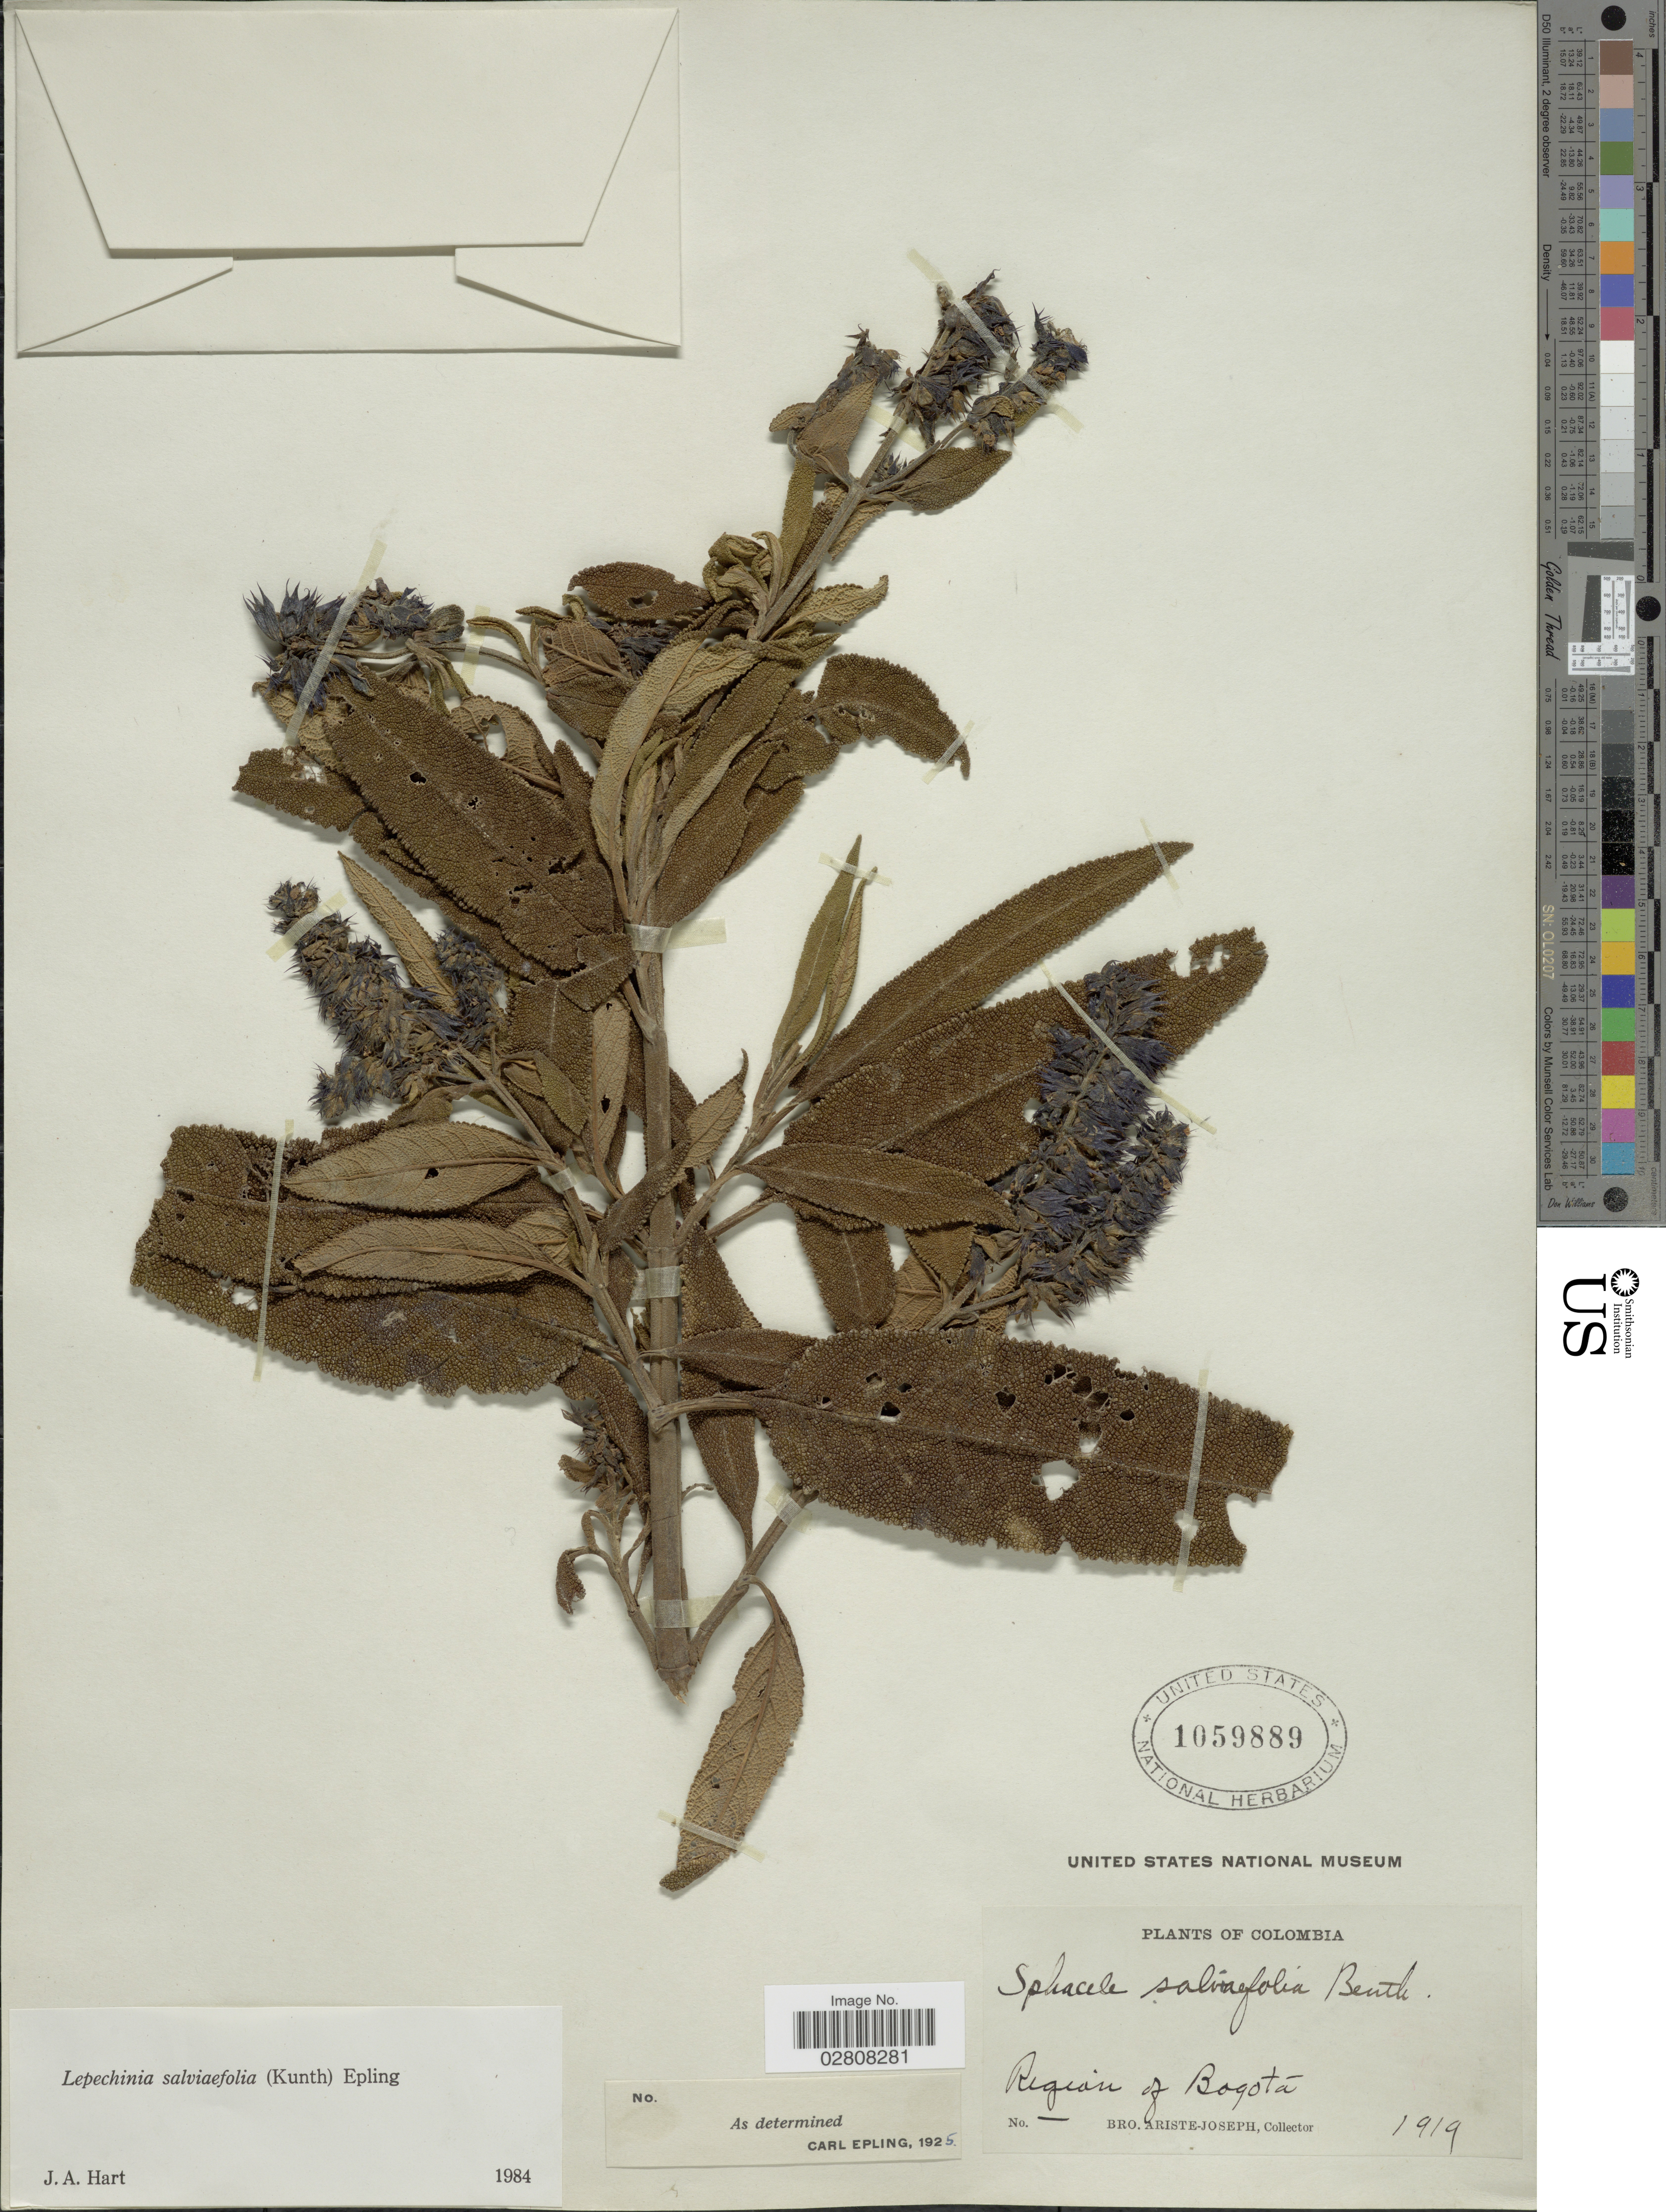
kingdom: Plantae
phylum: Tracheophyta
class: Magnoliopsida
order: Lamiales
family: Lamiaceae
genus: Lepechinia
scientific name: Lepechinia salviifolia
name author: (Kunth) Epling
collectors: Bro. Ariste-Joseph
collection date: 1919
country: Colombia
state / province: Bogota D.C.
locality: Region of Bogotá.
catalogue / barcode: US 1059889